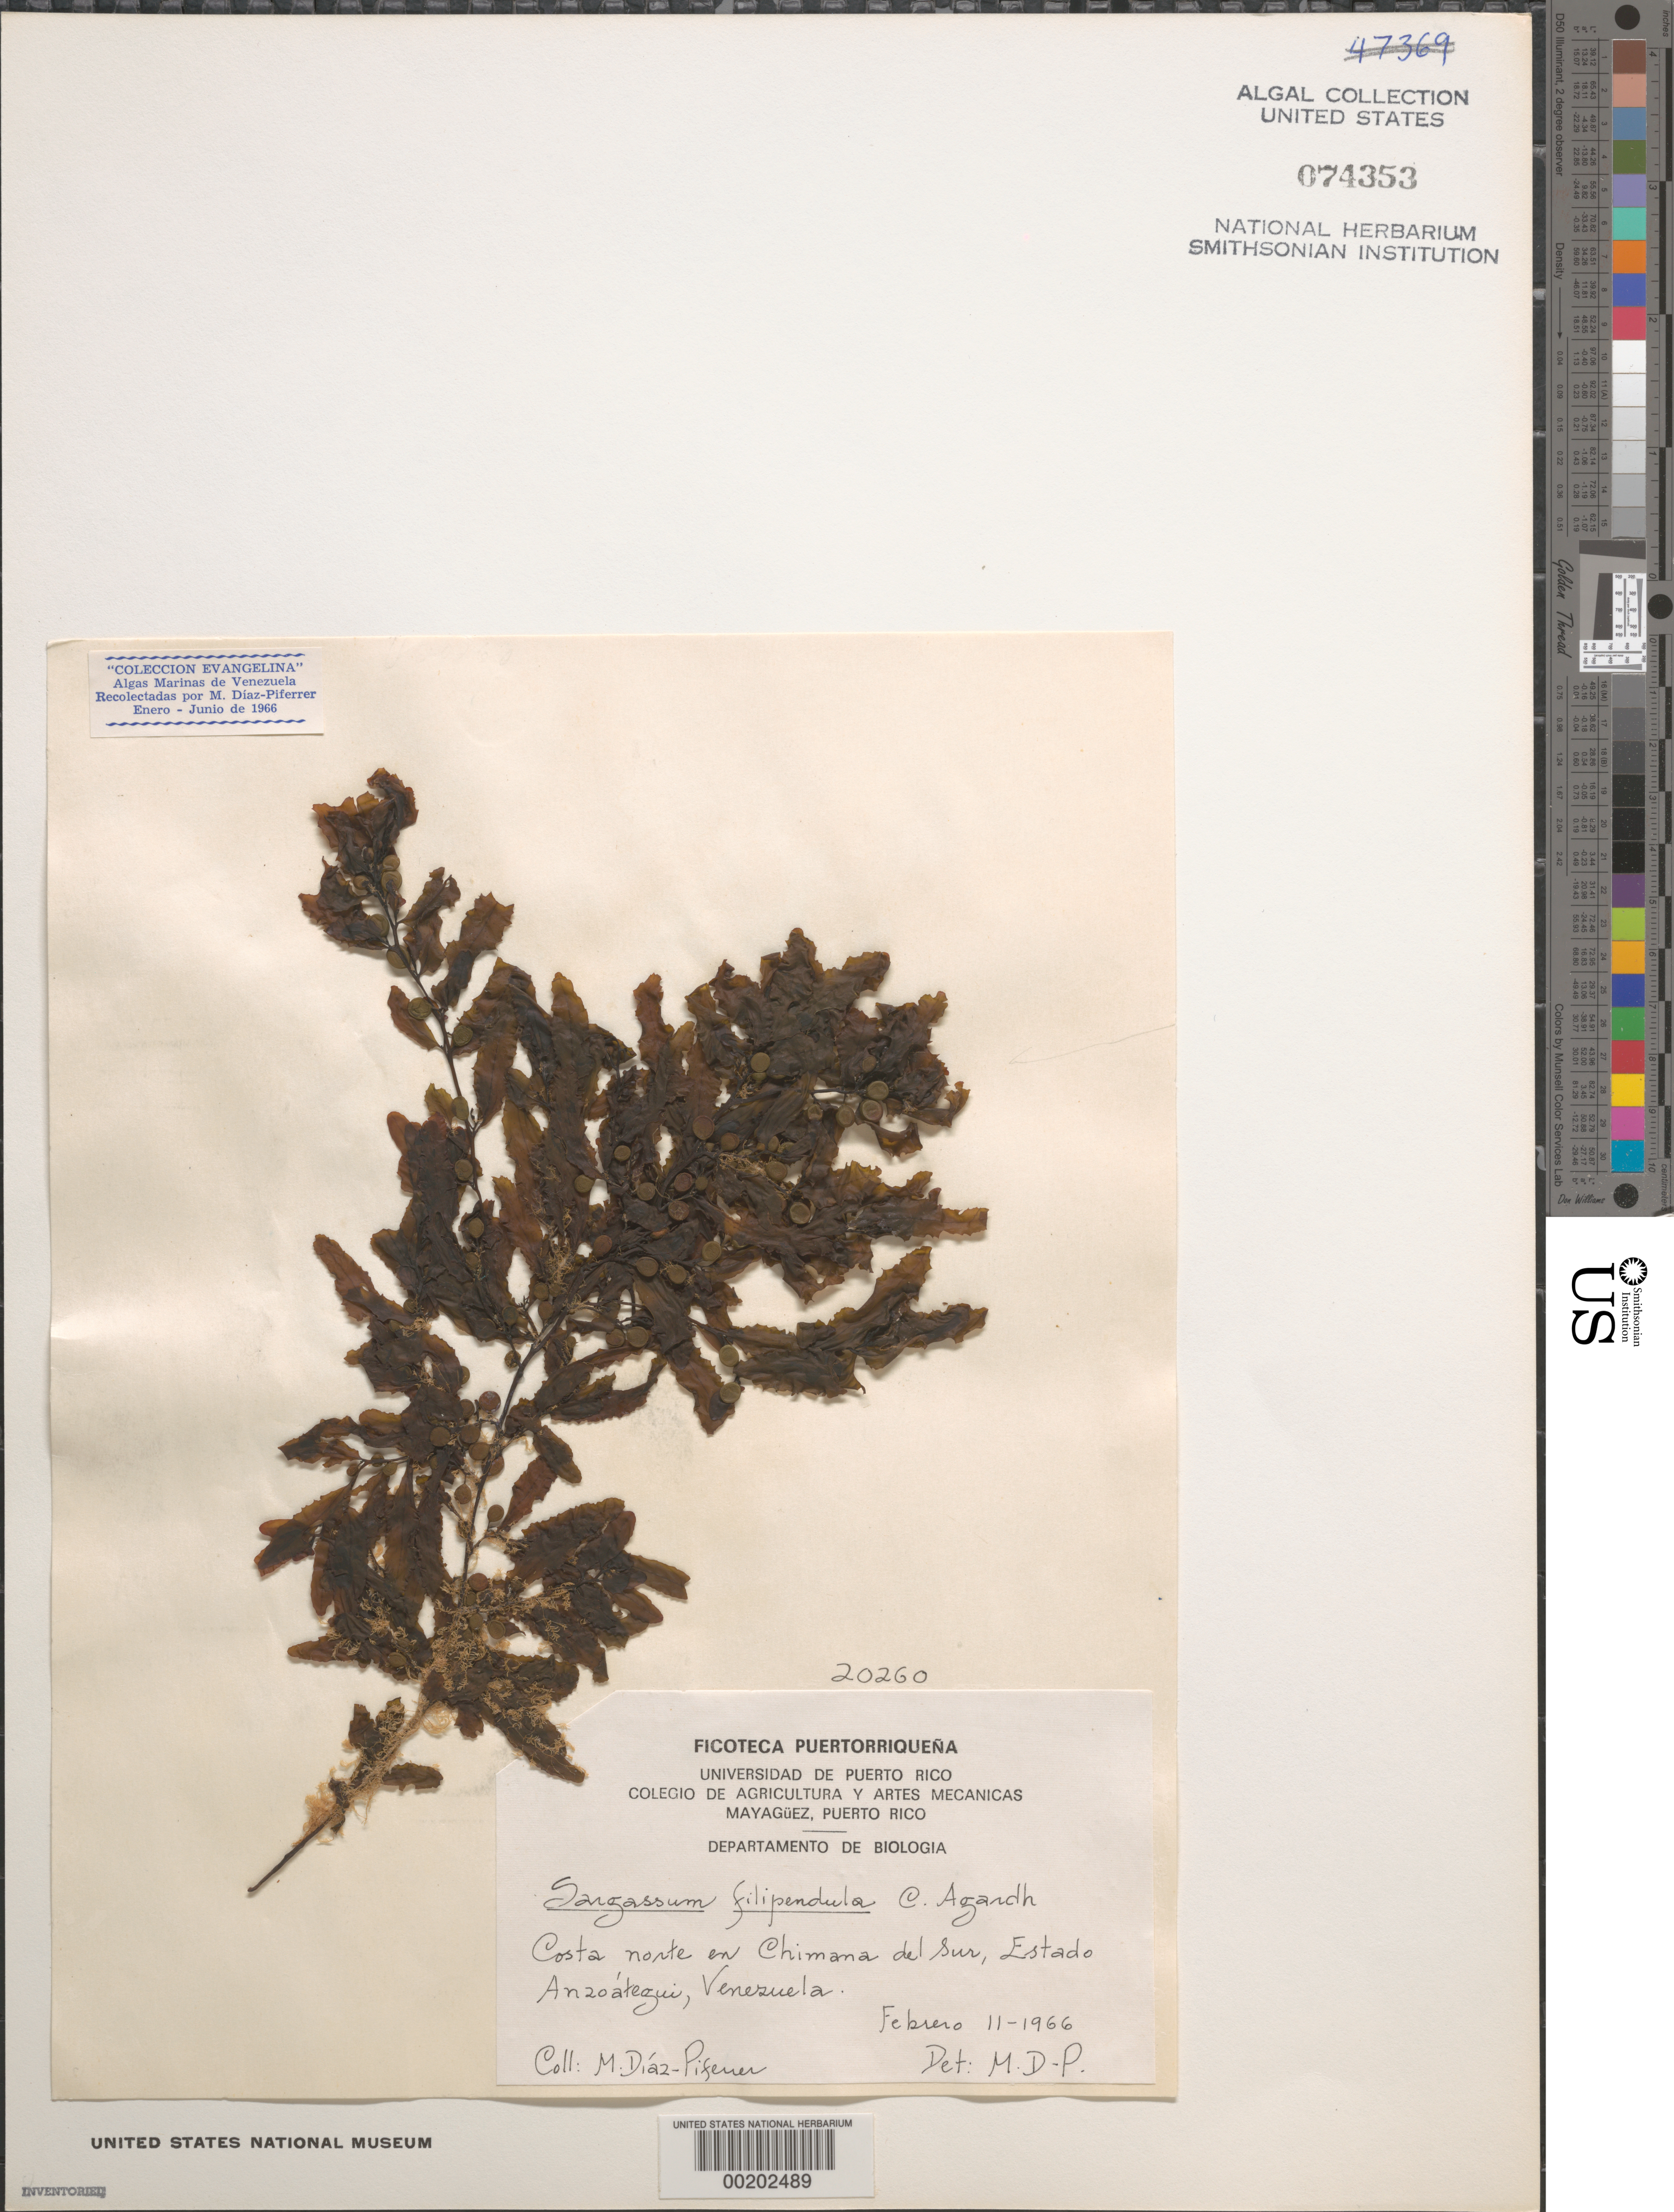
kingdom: Chromista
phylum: Ochrophyta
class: Phaeophyceae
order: Fucales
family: Sargassaceae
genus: Sargassum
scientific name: Sargassum filipendula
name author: C. Agardh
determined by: Diaz-Piferrer, M.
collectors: M. Diaz-Piferrer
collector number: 20260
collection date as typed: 11 Feb 1966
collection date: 1966-02-11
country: Venezuela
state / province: Anzoategui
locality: Chimana del sur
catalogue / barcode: US 74353